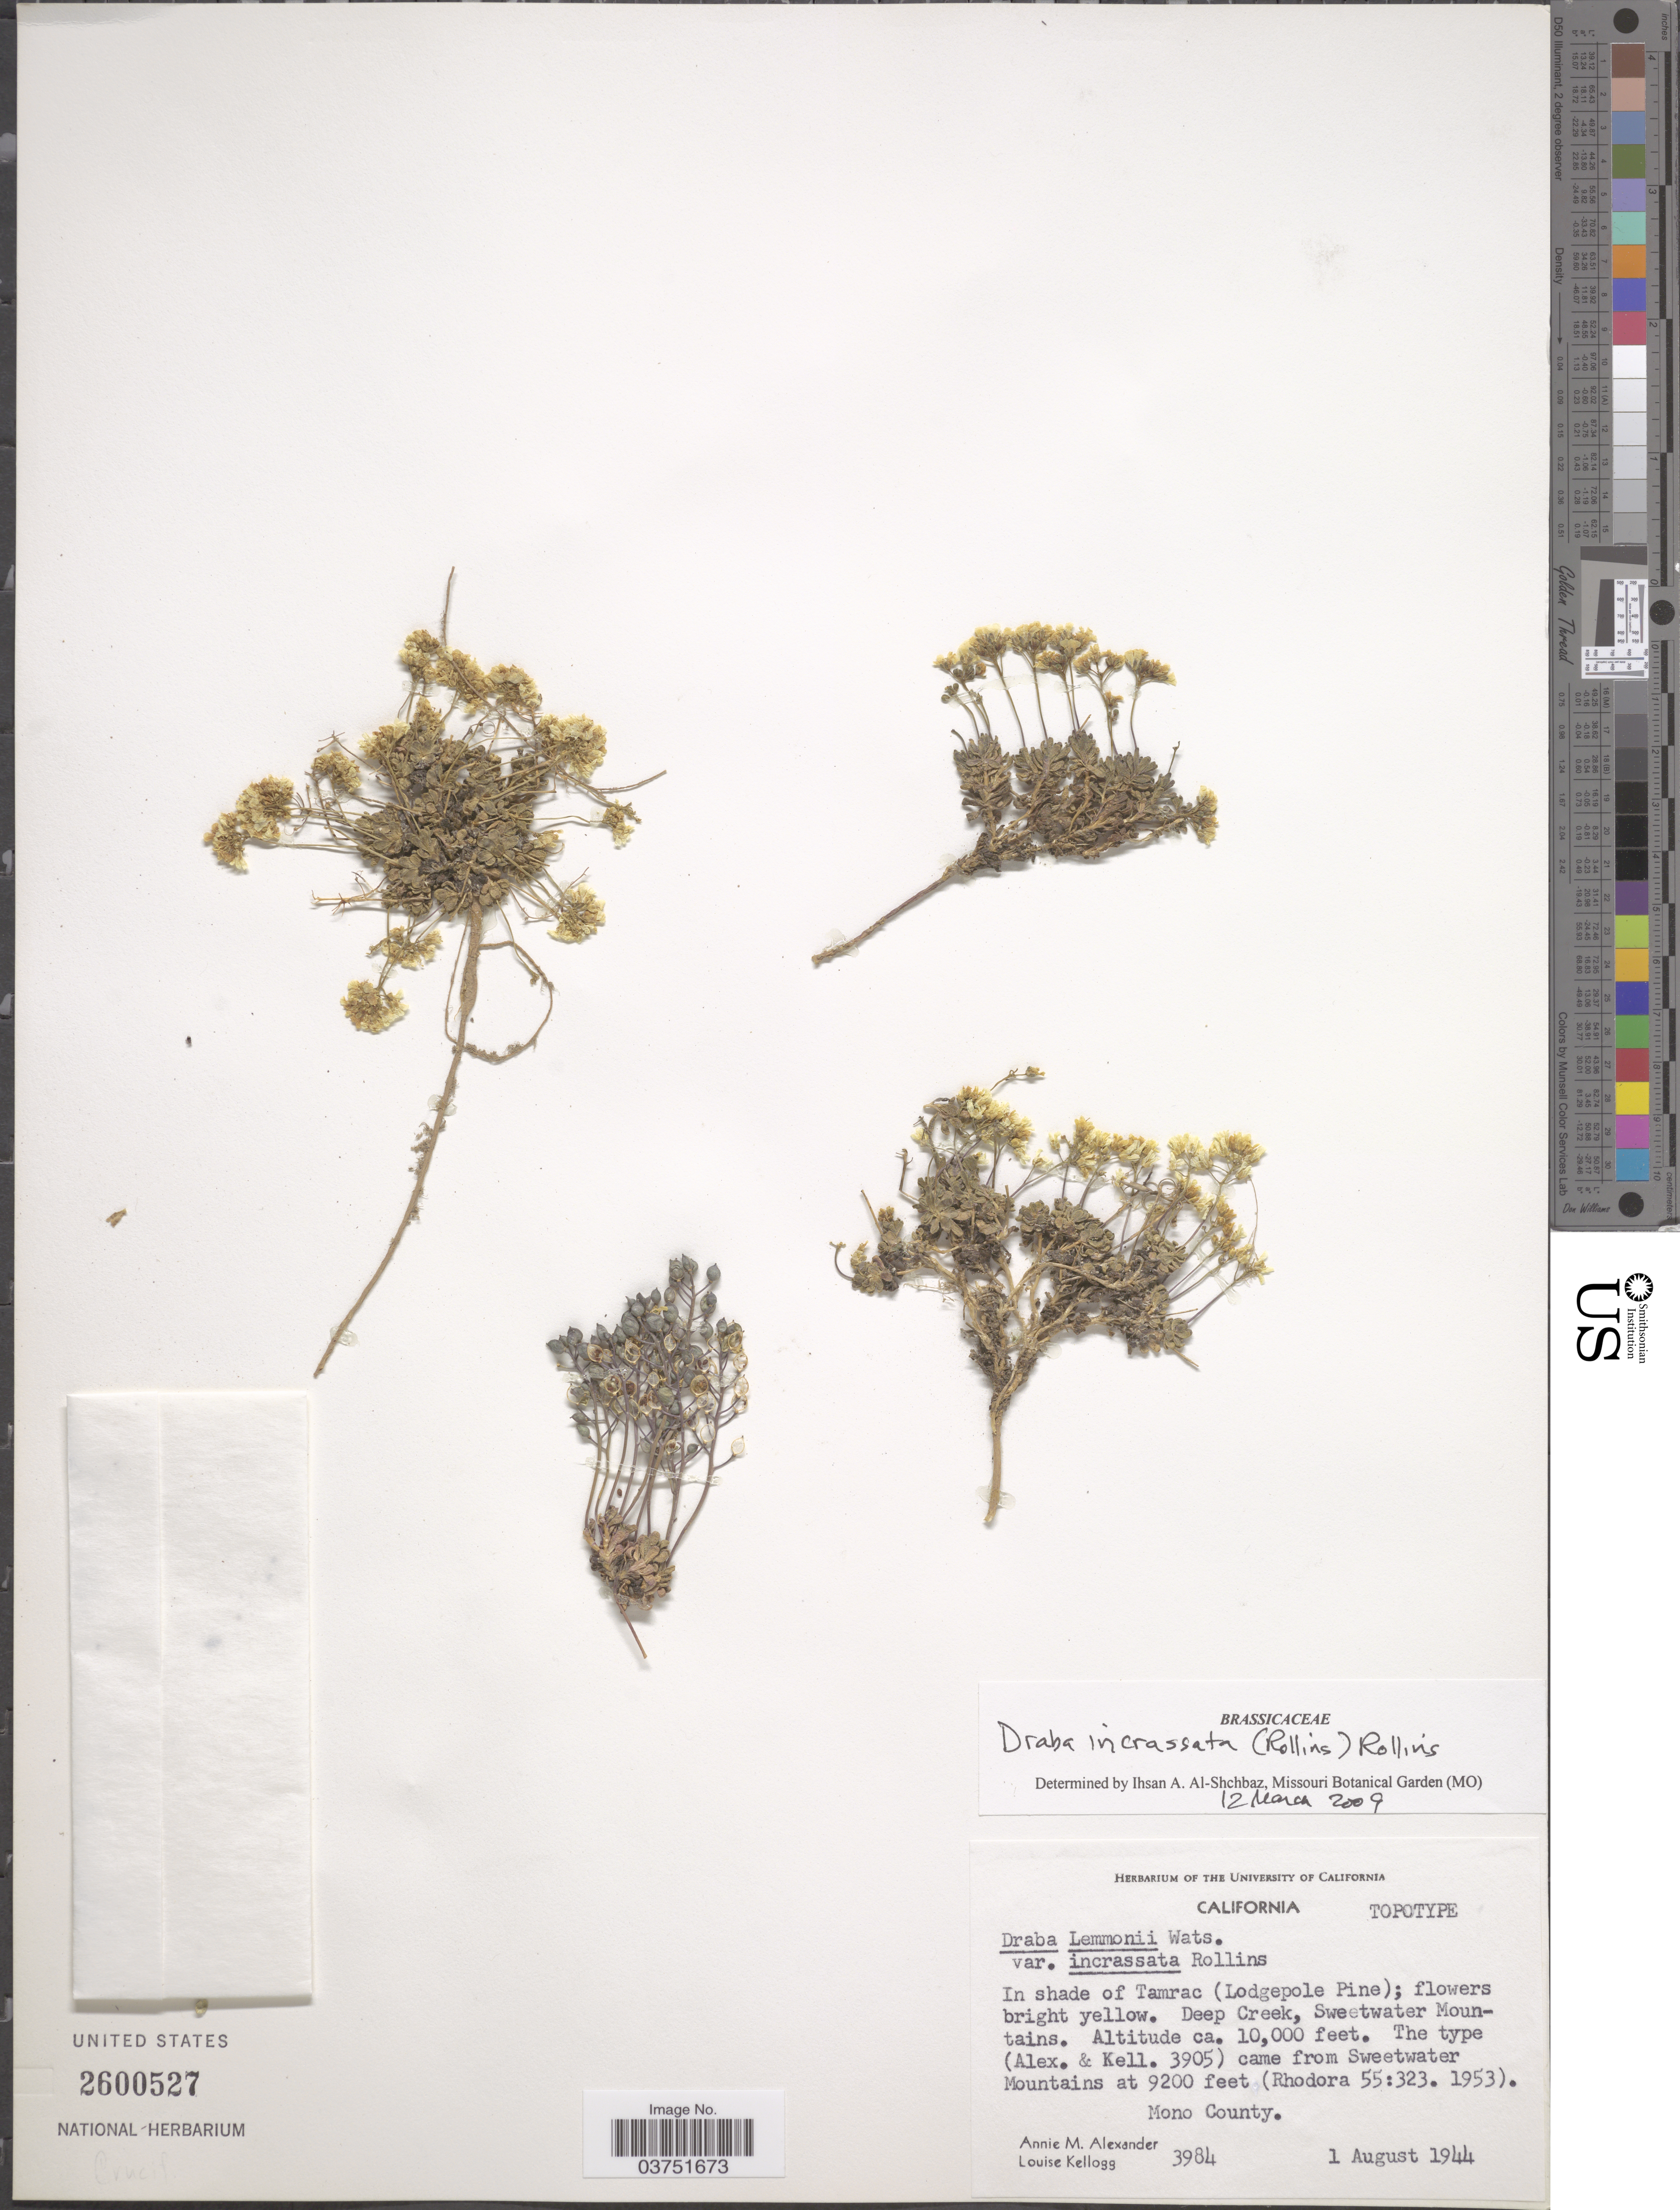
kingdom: Plantae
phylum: Tracheophyta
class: Magnoliopsida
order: Brassicales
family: Brassicaceae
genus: Draba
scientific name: Draba incrassata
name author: (Rollins) Rollins & R.A. Price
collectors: A. M. Alexander & L. Kellogg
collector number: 3984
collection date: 1944-08-01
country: United States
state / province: California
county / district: Mono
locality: Deep Creek, Sweetwater Mountains. Mono County.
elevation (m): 3048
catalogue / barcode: US 2600527